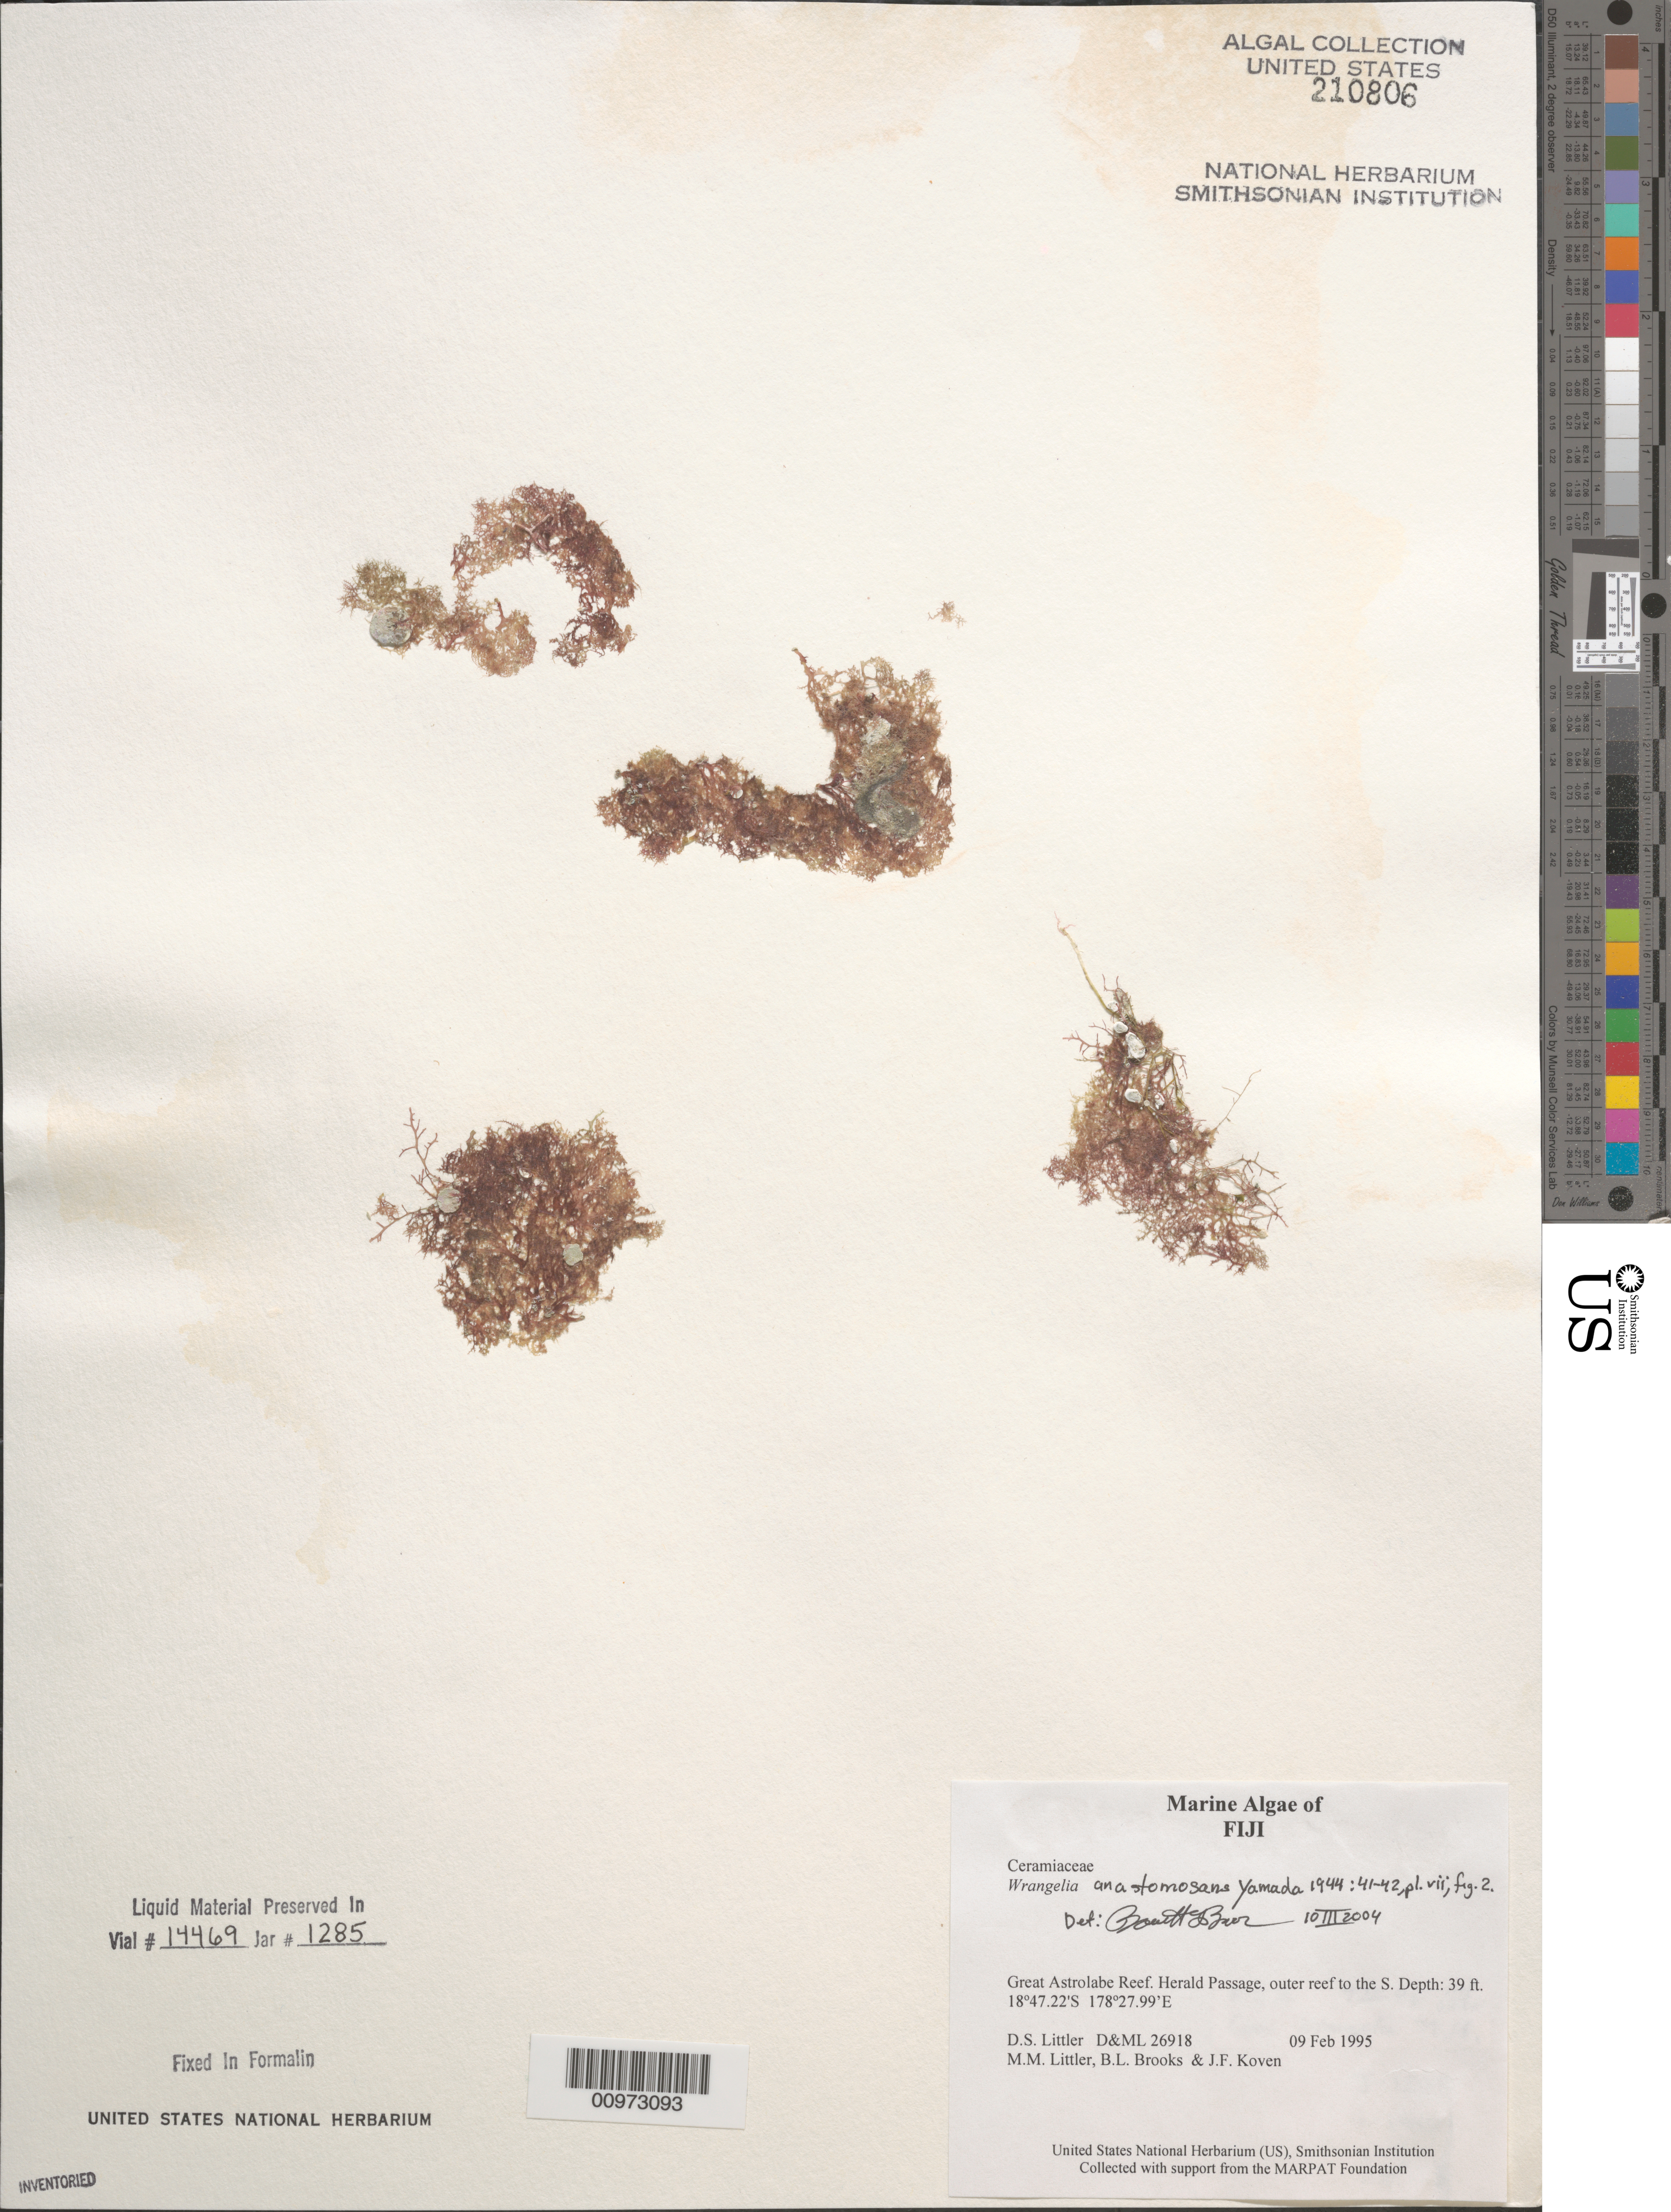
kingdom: Plantae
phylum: Rhodophyta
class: Florideophyceae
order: Ceramiales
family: Wrangeliaceae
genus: Wrangelia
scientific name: Wrangelia anastomosans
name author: Yamada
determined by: Brooks, B. L., (BOT), Smithsonian Institution - National Museum of Natural History (UNITED STATES)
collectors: D. S. Littler, M. M. Littler, B. Brooks & J. Koven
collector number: D&ML 26918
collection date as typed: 09 Feb 1995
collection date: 1995-02-09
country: Fiji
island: Great Astrolabe Reef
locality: Great Astrolabe Reef, Herald Passage, outer reef to south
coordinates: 18 47.22'S, 178 27.99'E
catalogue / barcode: US 210806